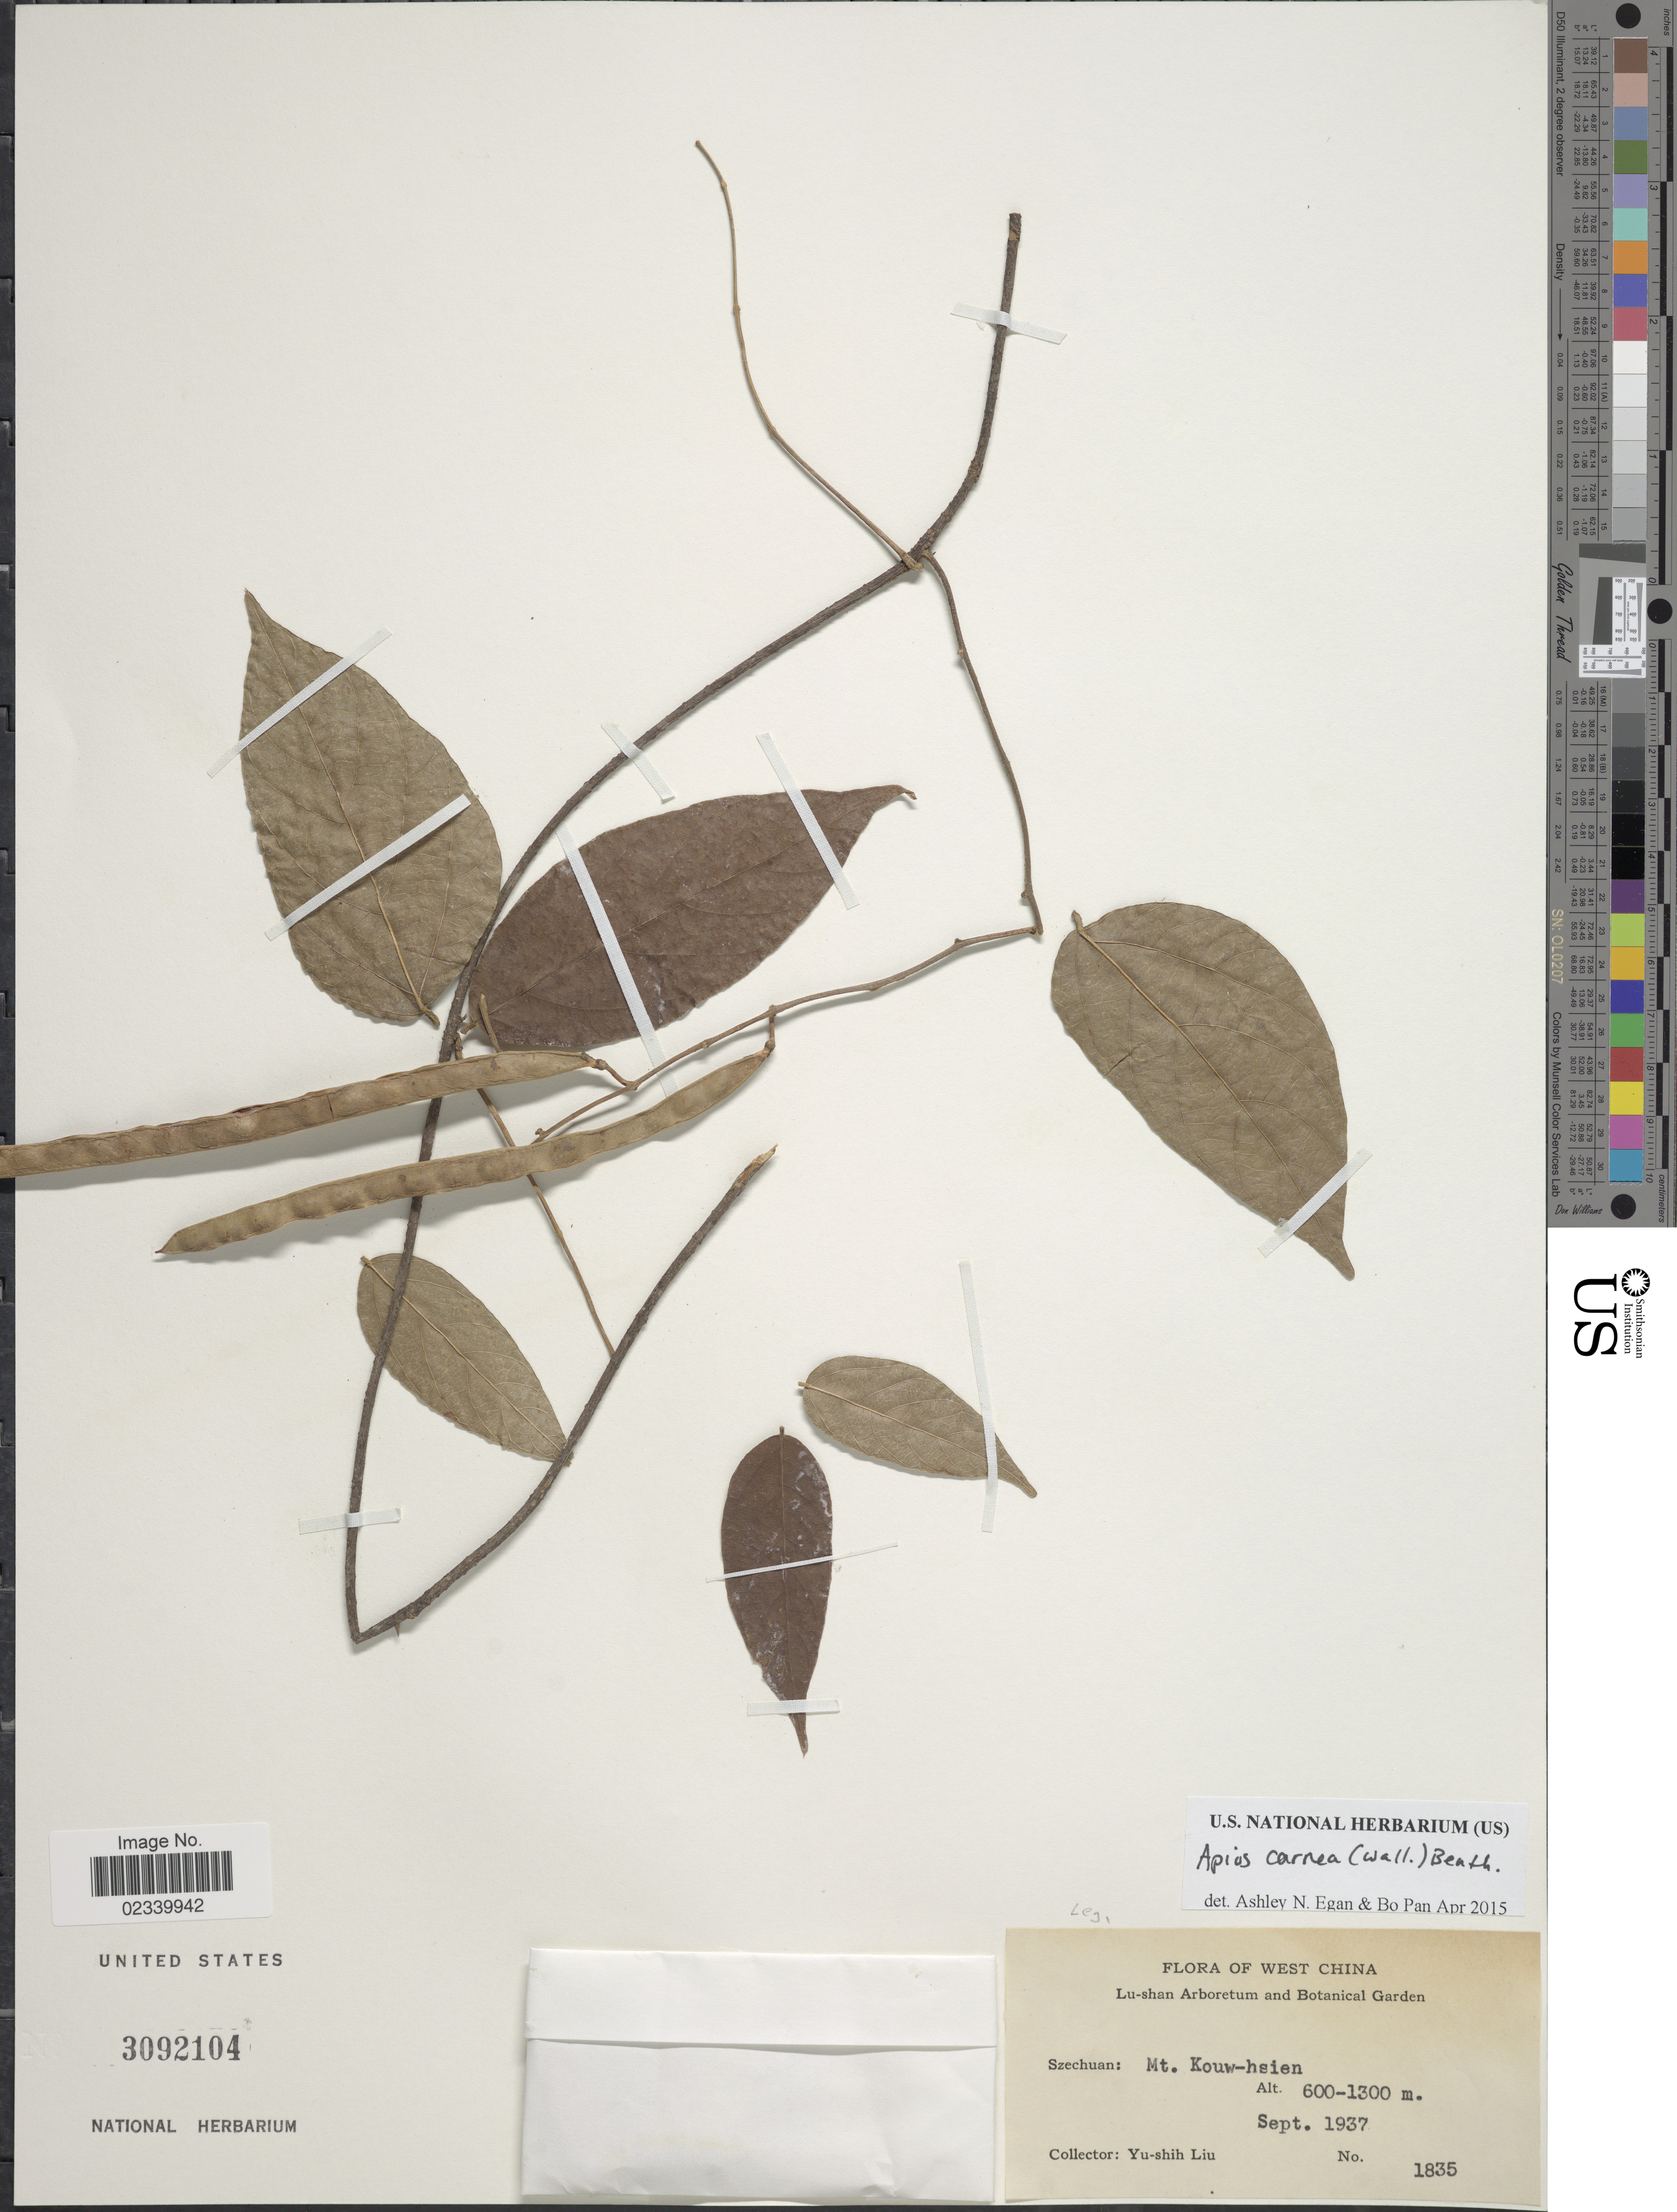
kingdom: Plantae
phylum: Tracheophyta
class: Magnoliopsida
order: Fabales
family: Fabaceae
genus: Apios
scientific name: Apios carnea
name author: (Wall.) Benth. ex Baker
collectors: Y.-S. Liu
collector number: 1835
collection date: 1937-09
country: China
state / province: Sichuan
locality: West China, Szechuan: Mt Kouw-hsien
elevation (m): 600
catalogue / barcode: US 3092104